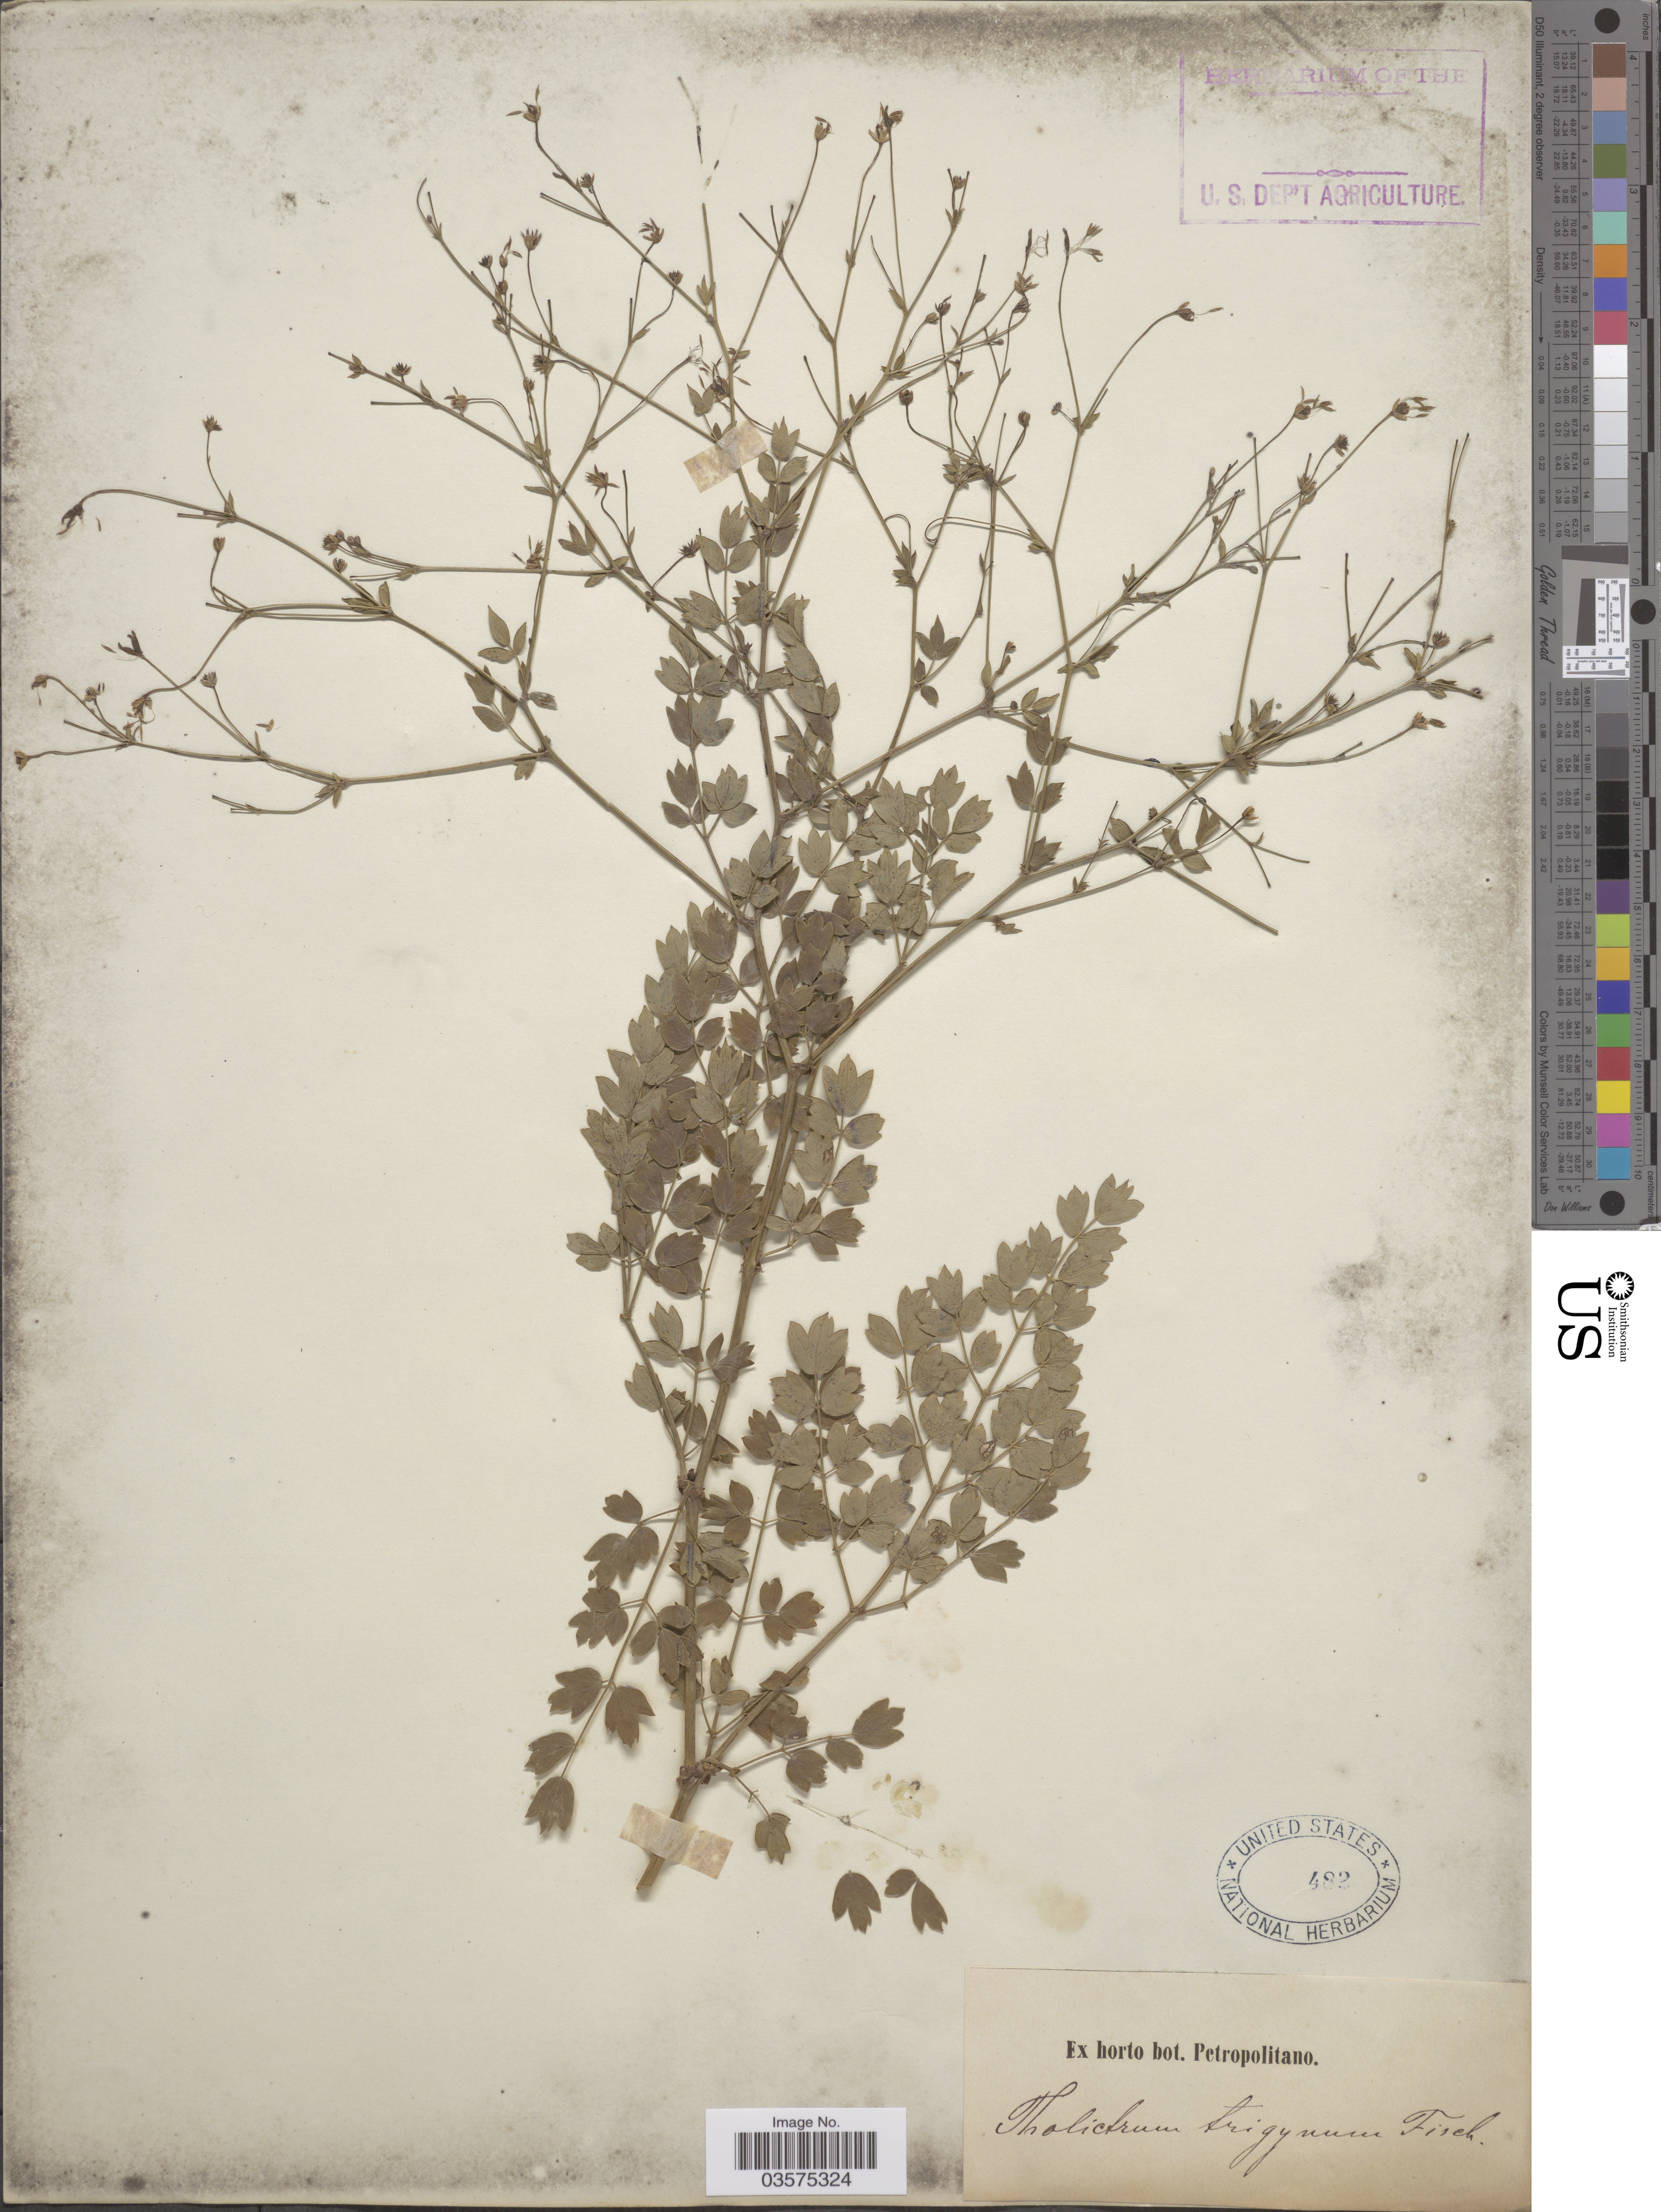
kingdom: Plantae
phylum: Tracheophyta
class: Magnoliopsida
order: Ranunculales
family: Ranunculaceae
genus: Thalictrum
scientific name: Thalictrum trigynum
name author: Fisch. ex Trevir.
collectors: ex Herb. bot. Petropolitano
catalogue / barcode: US 482